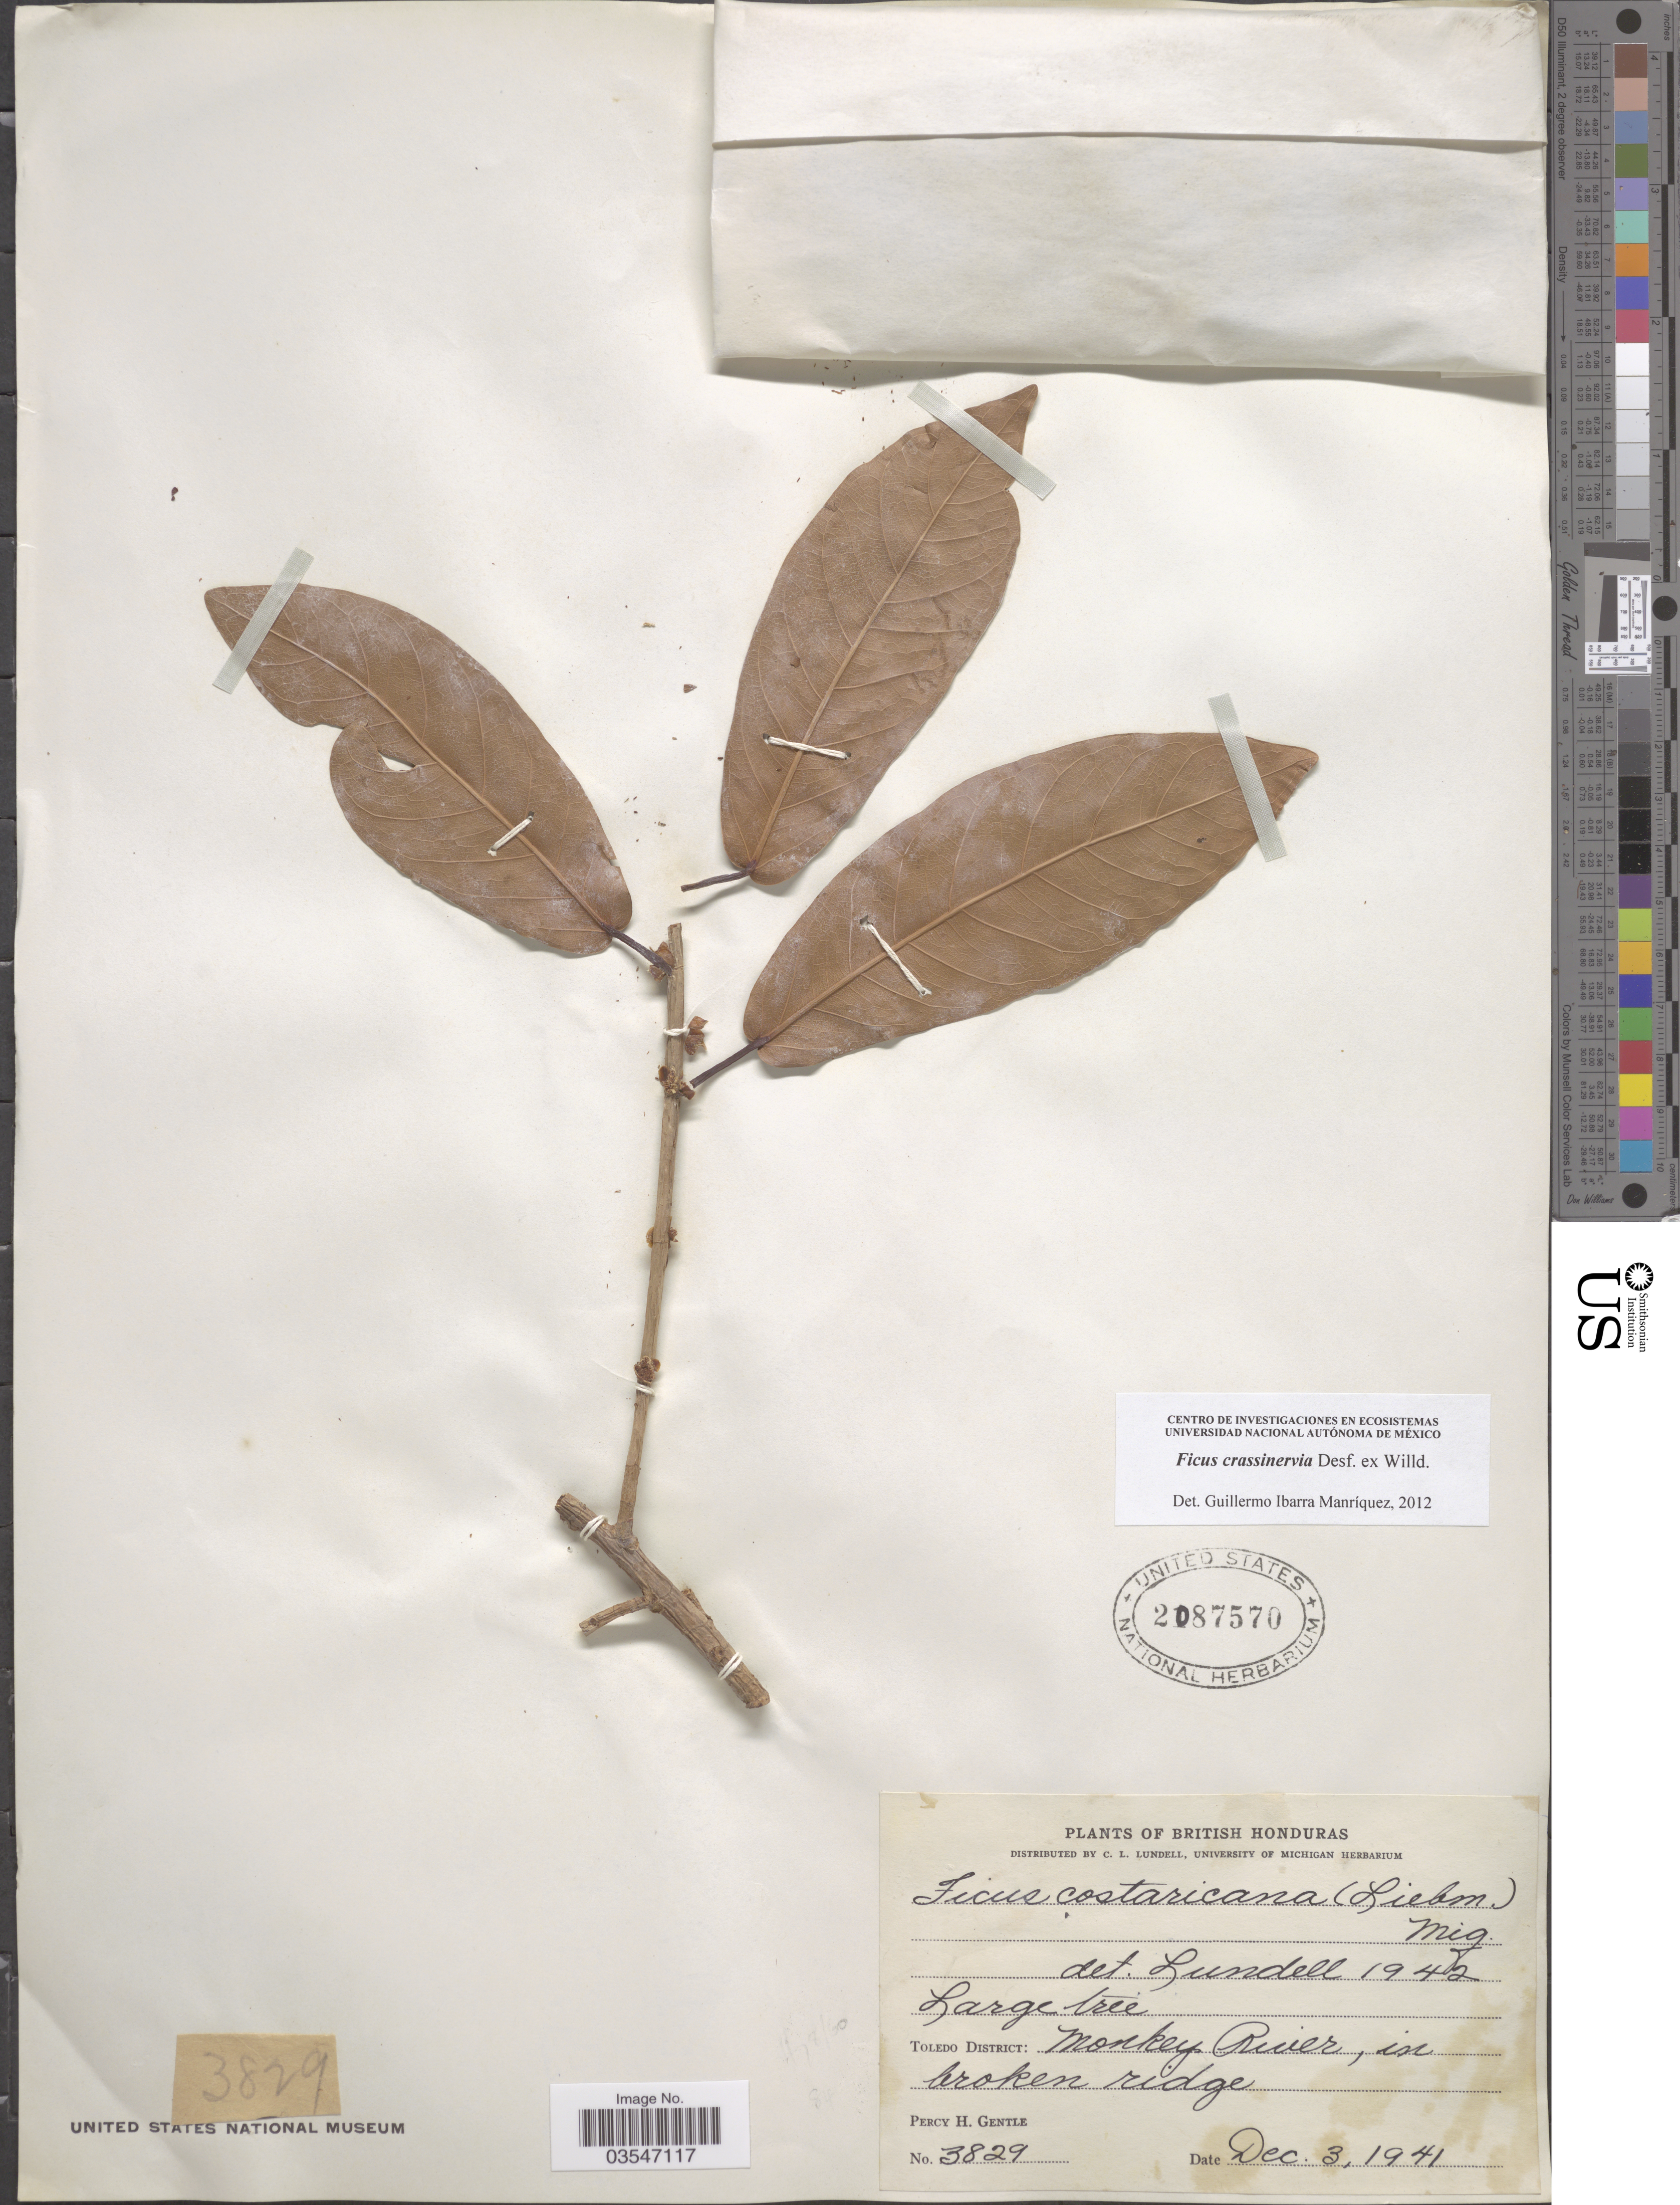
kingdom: Plantae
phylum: Tracheophyta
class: Magnoliopsida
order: Rosales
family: Moraceae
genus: Ficus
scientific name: Ficus crassinervia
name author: Desf. ex Willd.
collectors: P. H. Gentle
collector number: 3829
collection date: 1941-12-03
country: Belize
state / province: Toledo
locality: British Honduras. Toledo District: Monkey River, in broken ridge.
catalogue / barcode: US 2087570